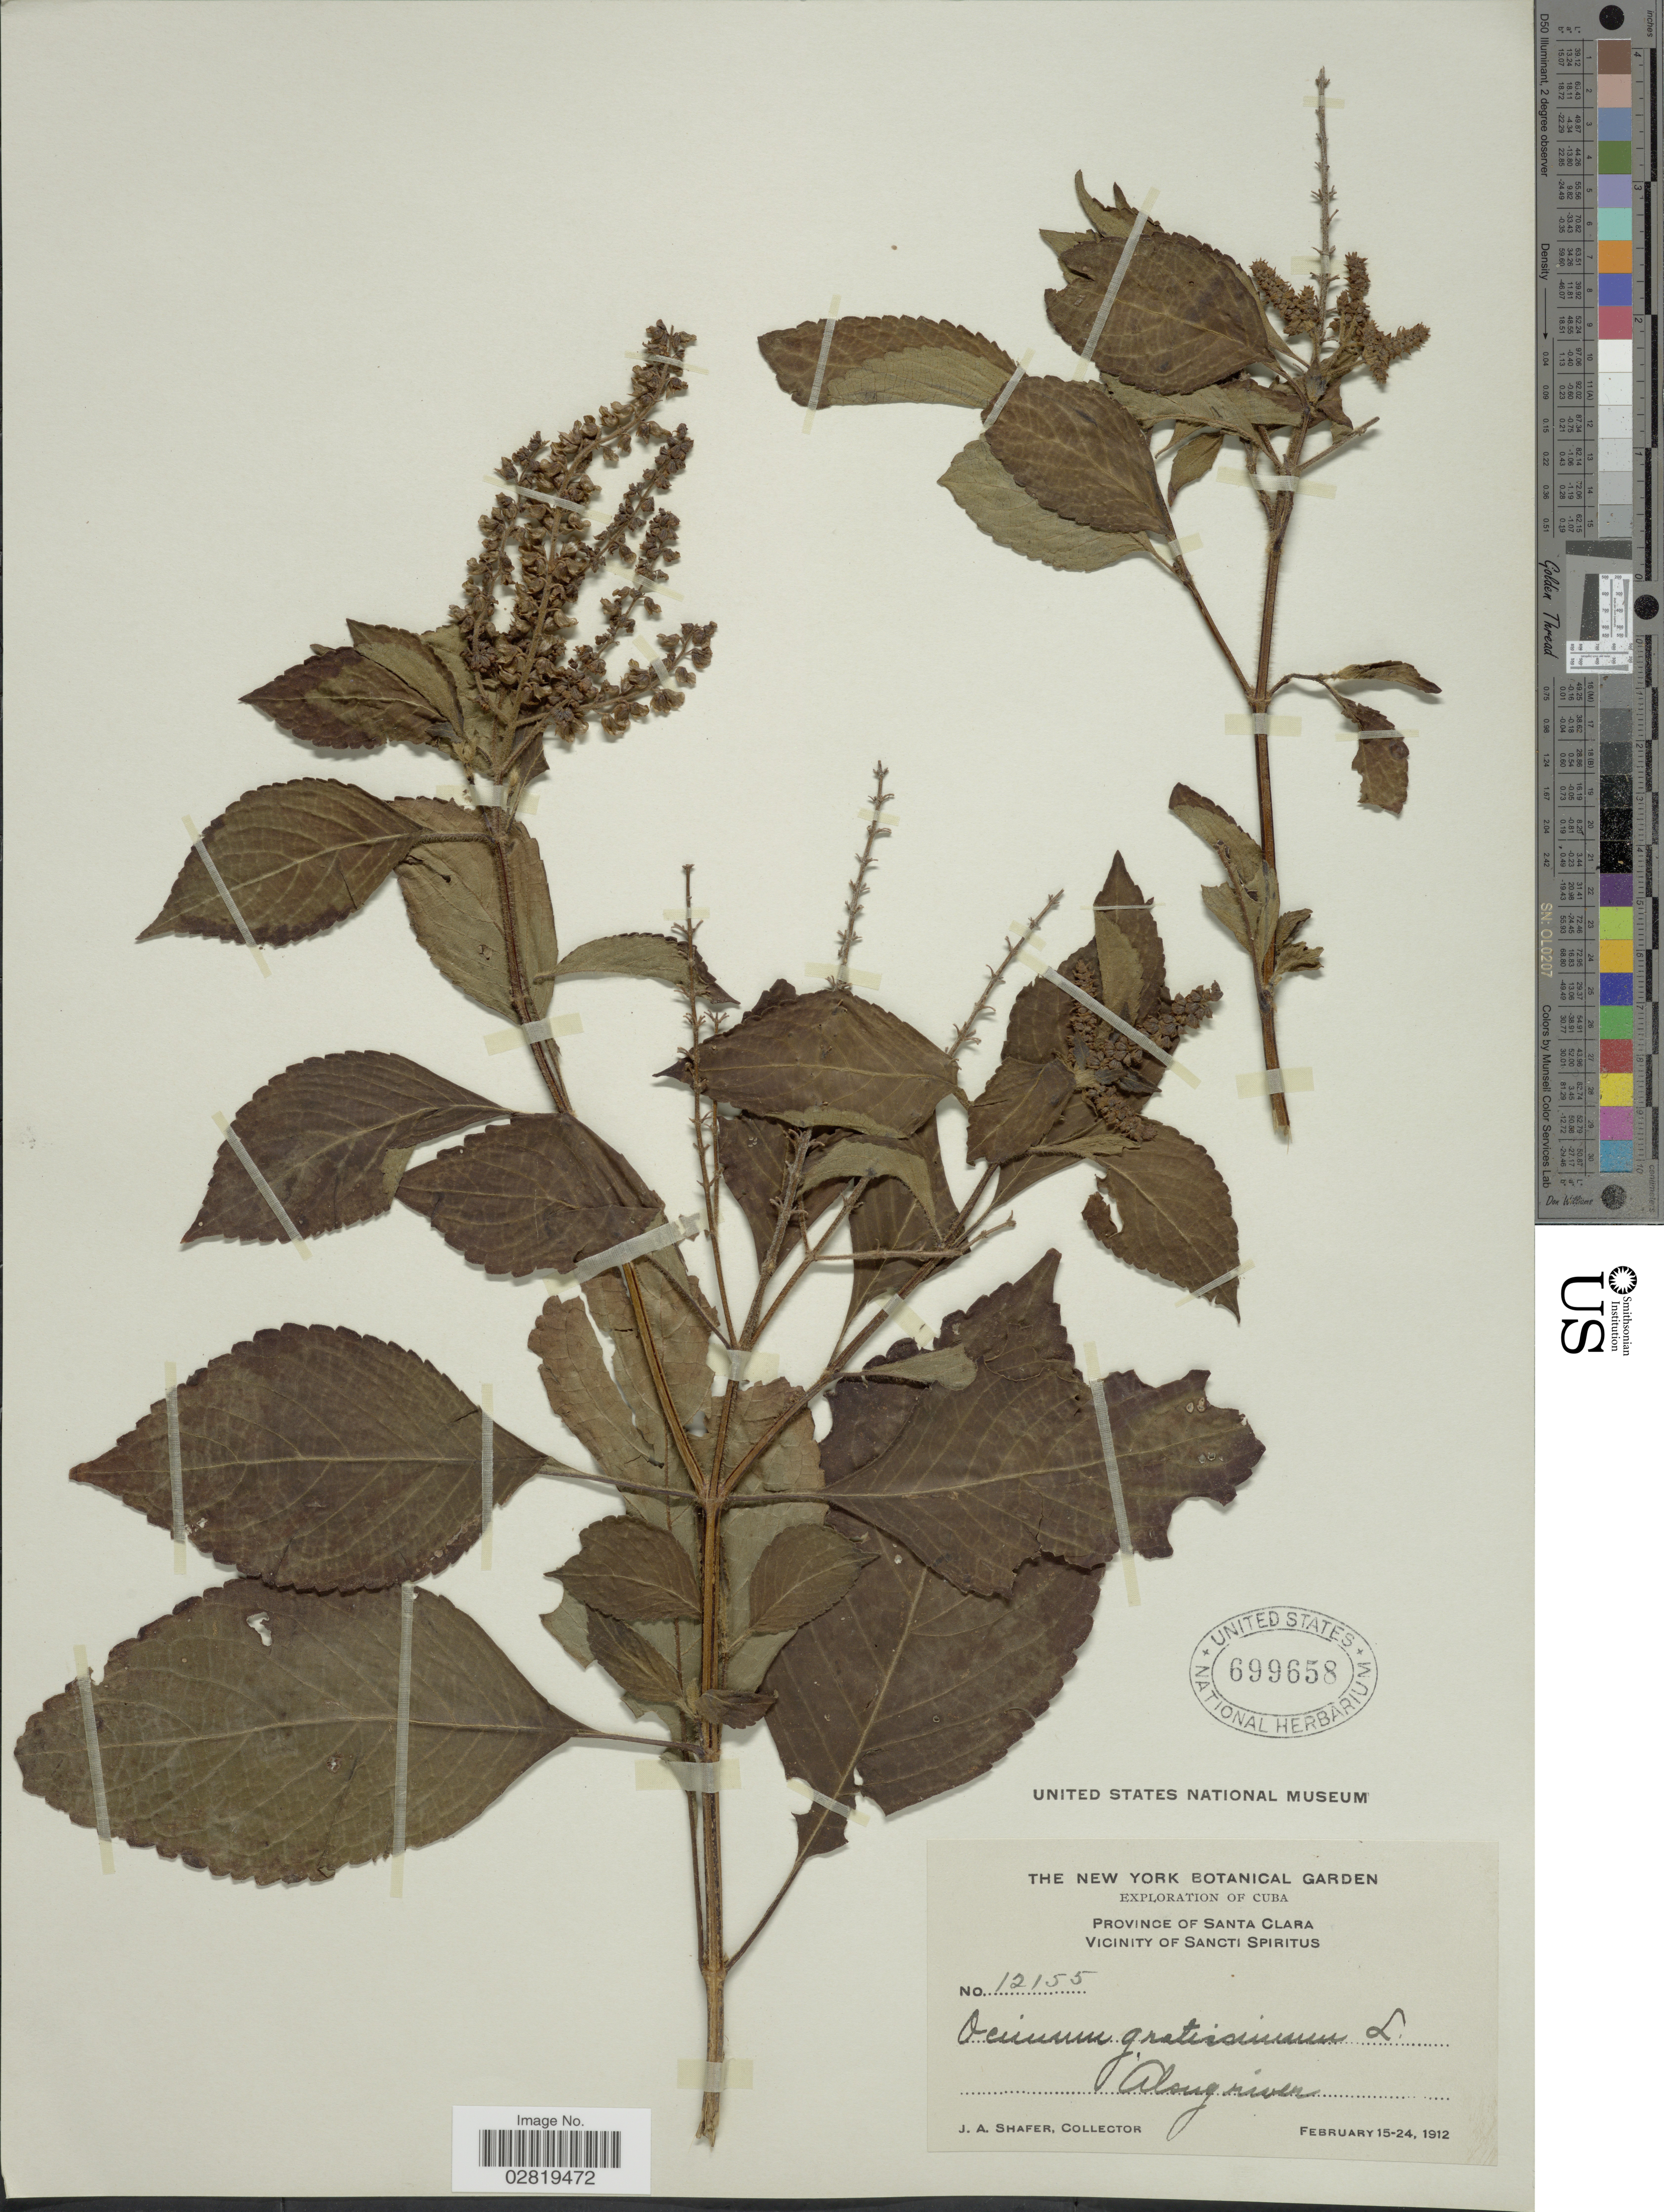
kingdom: Plantae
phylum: Tracheophyta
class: Magnoliopsida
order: Lamiales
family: Lamiaceae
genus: Ocimum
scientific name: Ocimum gratissimum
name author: L.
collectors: J. A. Shafer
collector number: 12155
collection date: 1912-02-15/1912-02-24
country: Cuba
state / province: Las Villas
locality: Province of Santa Clara, Vicinity of Sancti Spiritus, Along river.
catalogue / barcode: US 699658